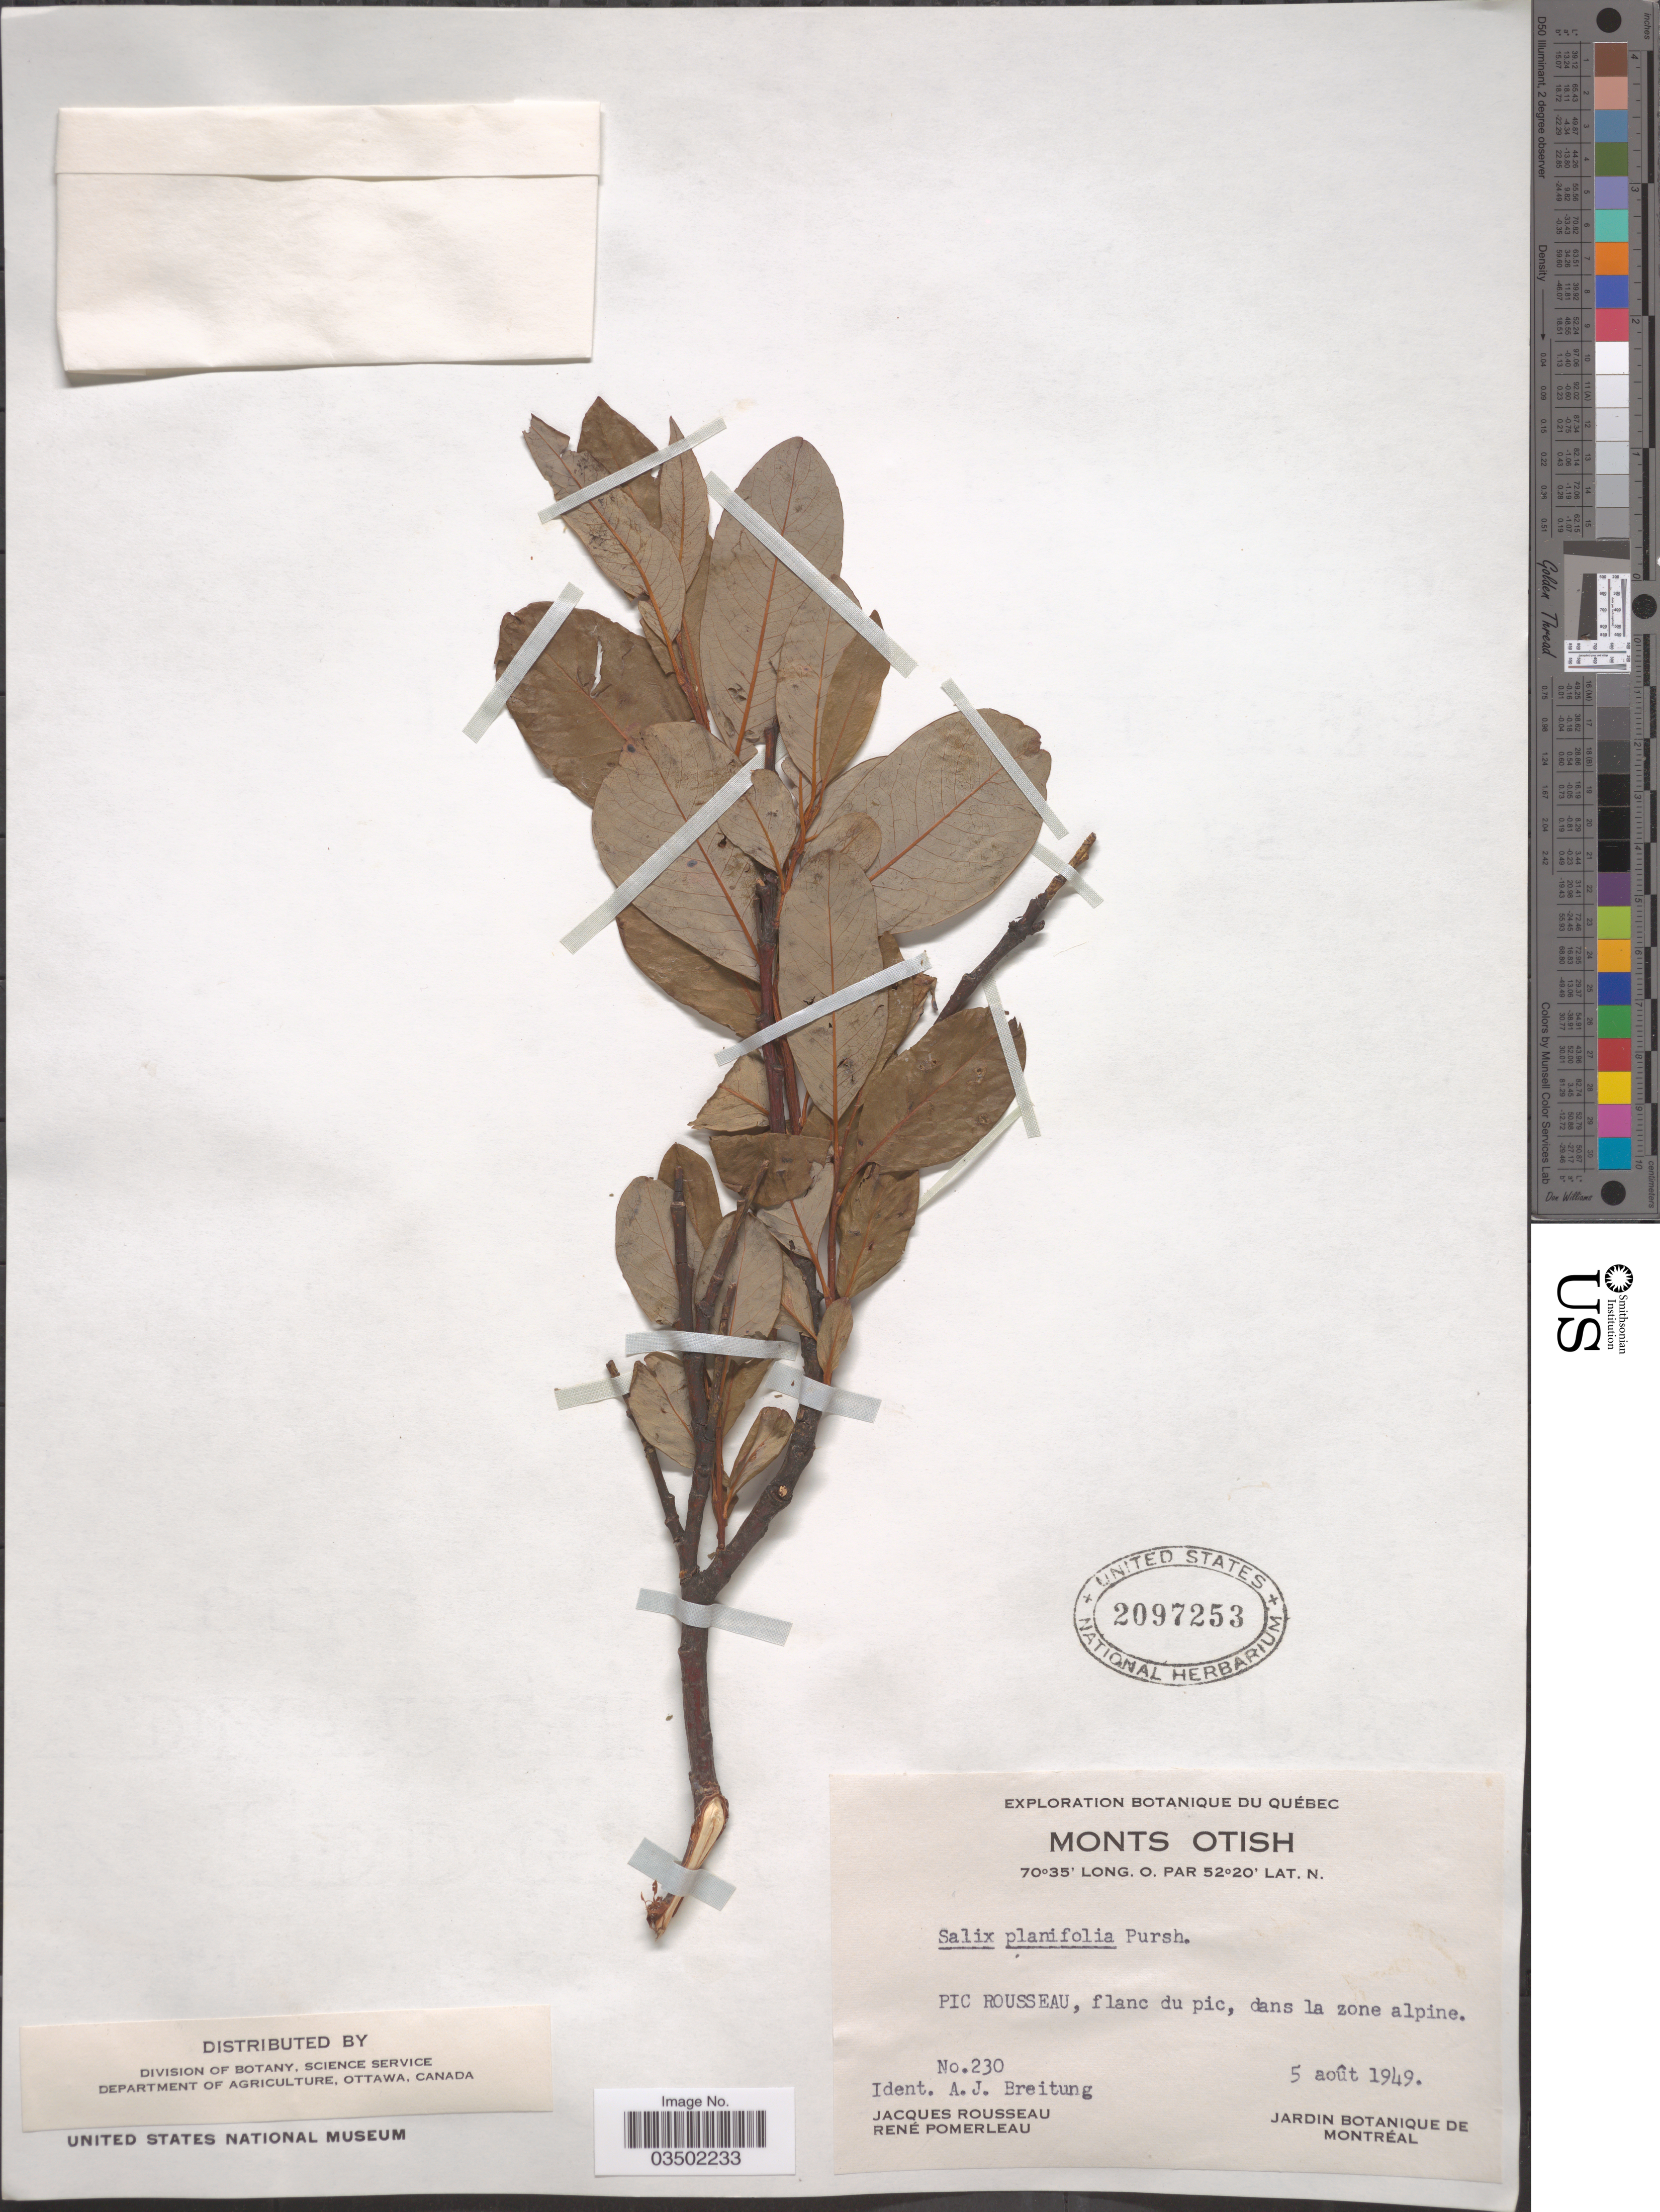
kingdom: Plantae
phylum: Tracheophyta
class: Magnoliopsida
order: Malpighiales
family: Salicaceae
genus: Salix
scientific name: Salix planifolia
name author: Pursh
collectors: J. Rousseau & R. Pomerleau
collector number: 230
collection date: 1949-08-05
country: Canada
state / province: Quebec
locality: Monts Otish. Pic Rousseau.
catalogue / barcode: US 2097253